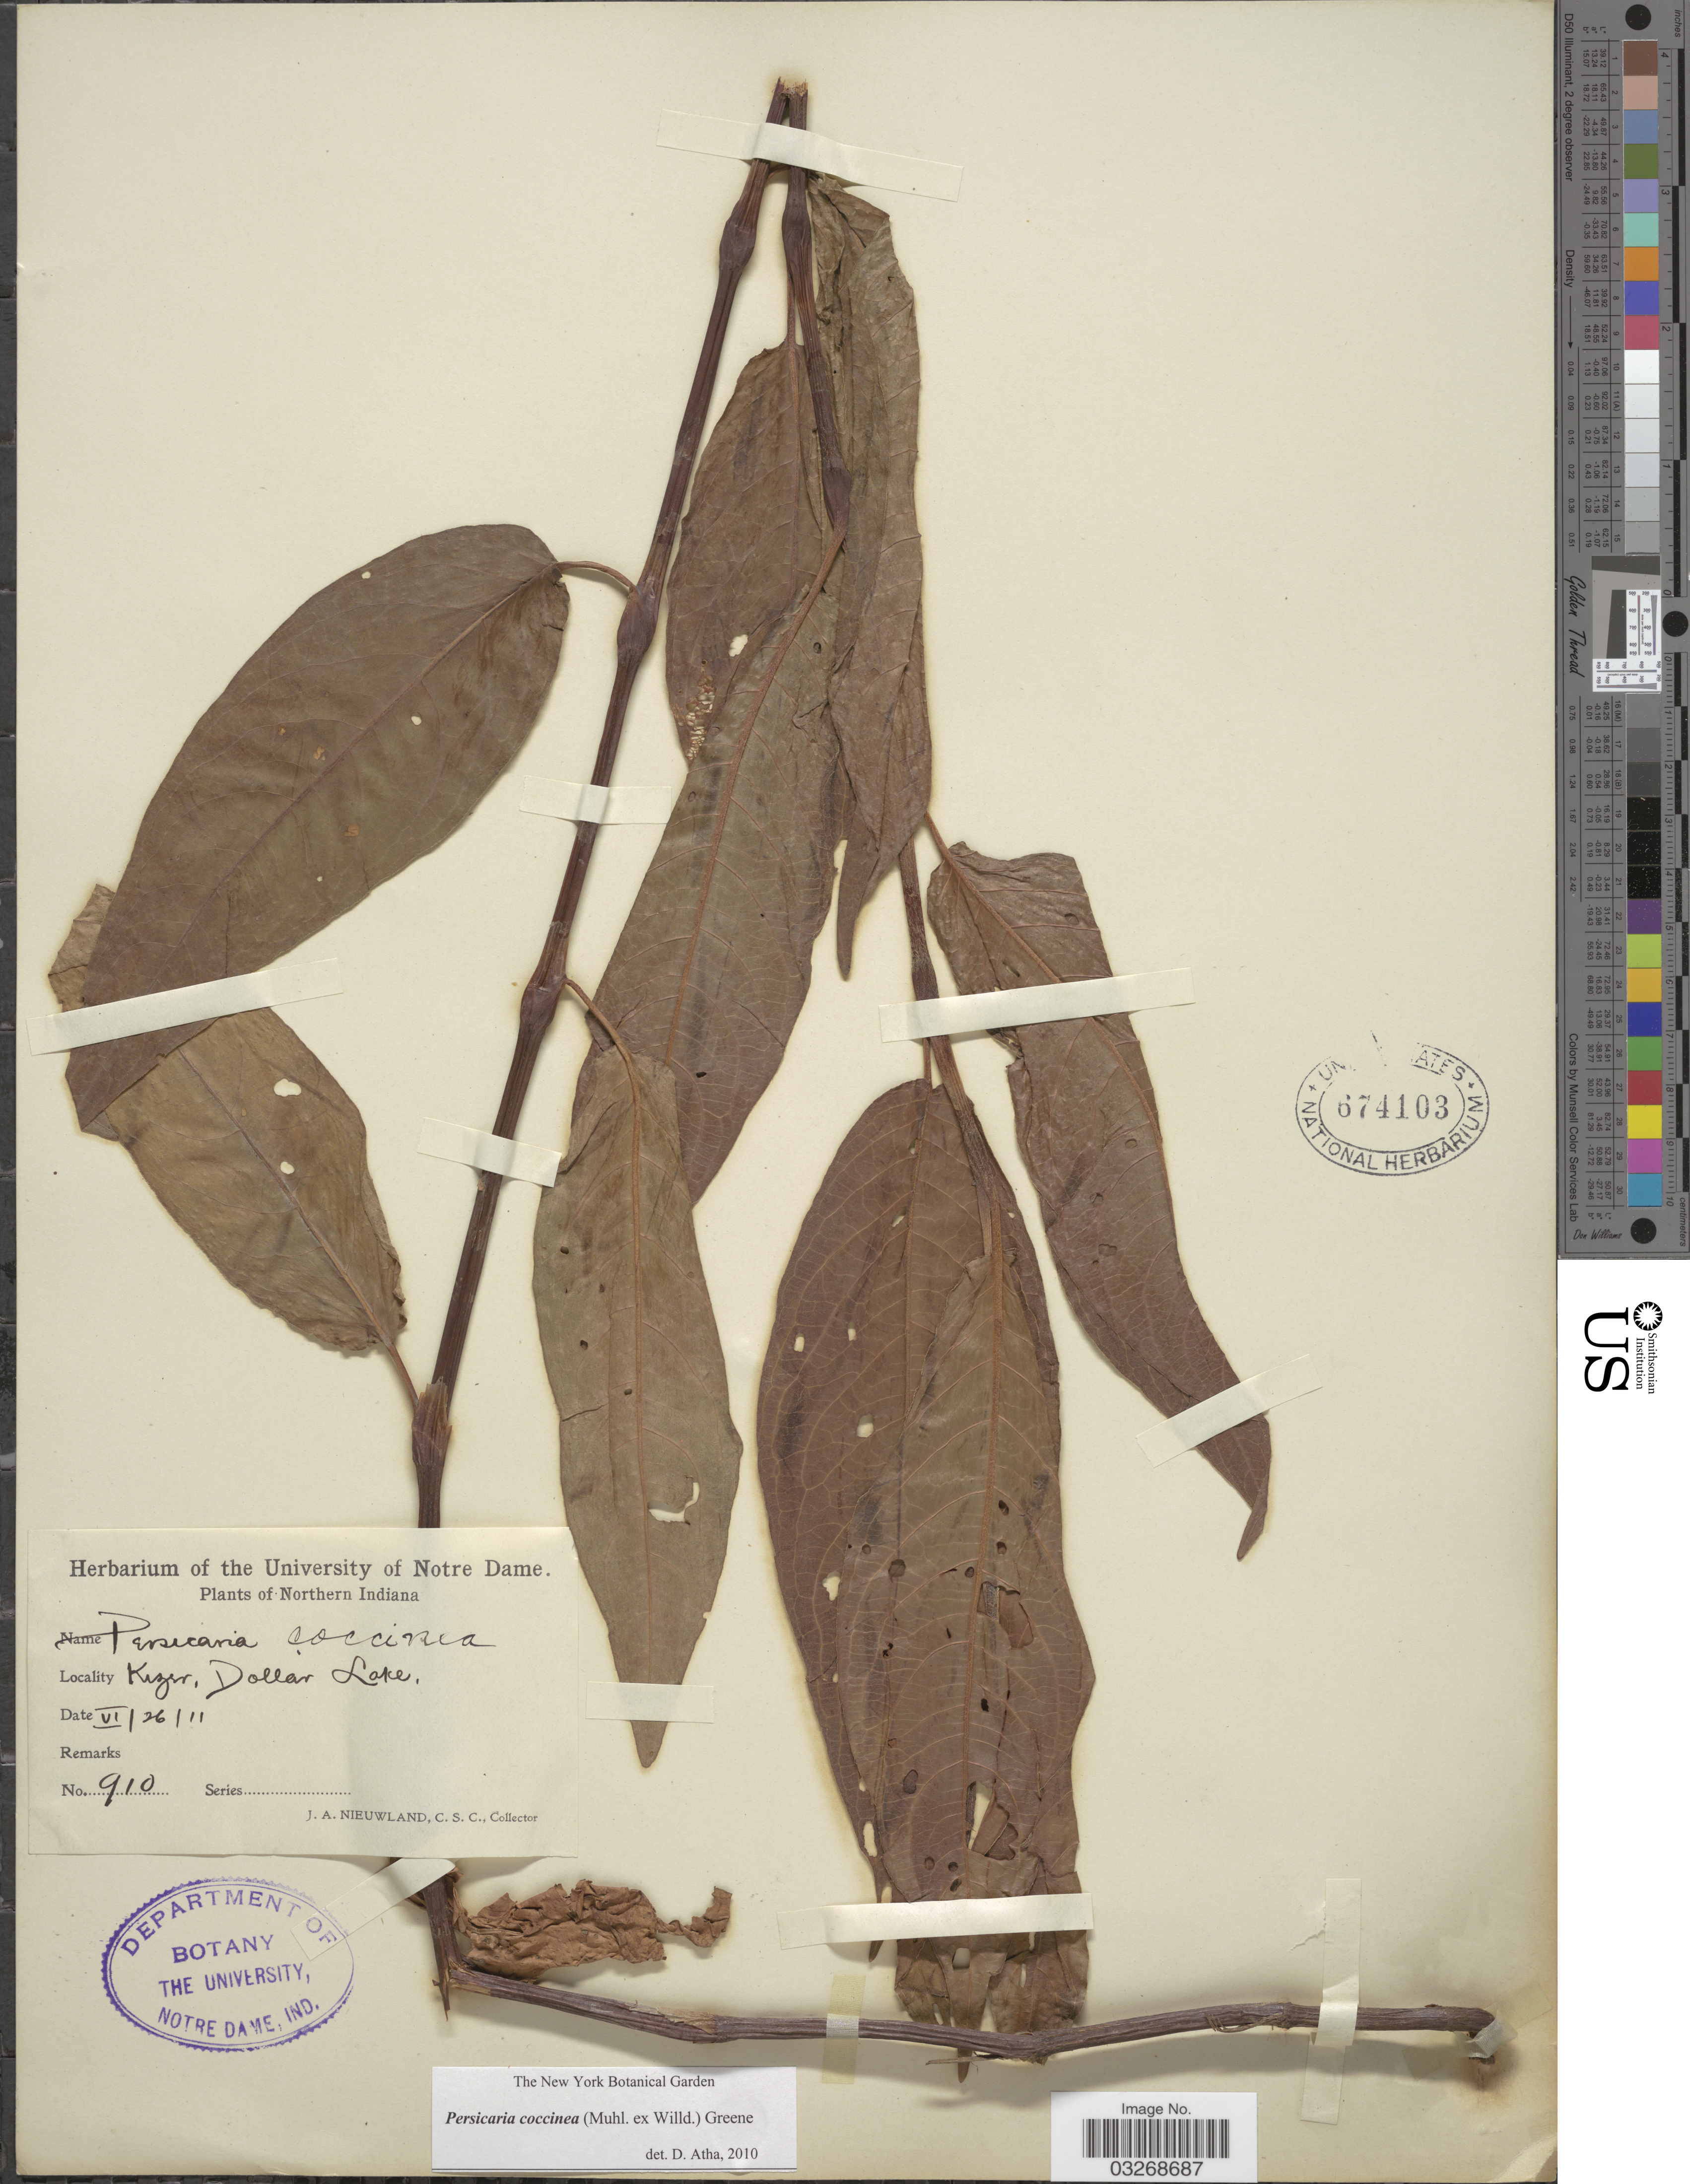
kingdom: Plantae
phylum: Tracheophyta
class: Magnoliopsida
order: Caryophyllales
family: Polygonaceae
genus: Persicaria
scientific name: Persicaria coccinea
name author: (Muhl. ex Willd.) Greene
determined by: Atha, D. E.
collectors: J. A. Nieuwland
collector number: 910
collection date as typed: Transcribed d/m/y: 26/6/11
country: United States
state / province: Indiana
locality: Northern Indiana. Kizer, Dollar Lake.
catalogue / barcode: US 674103